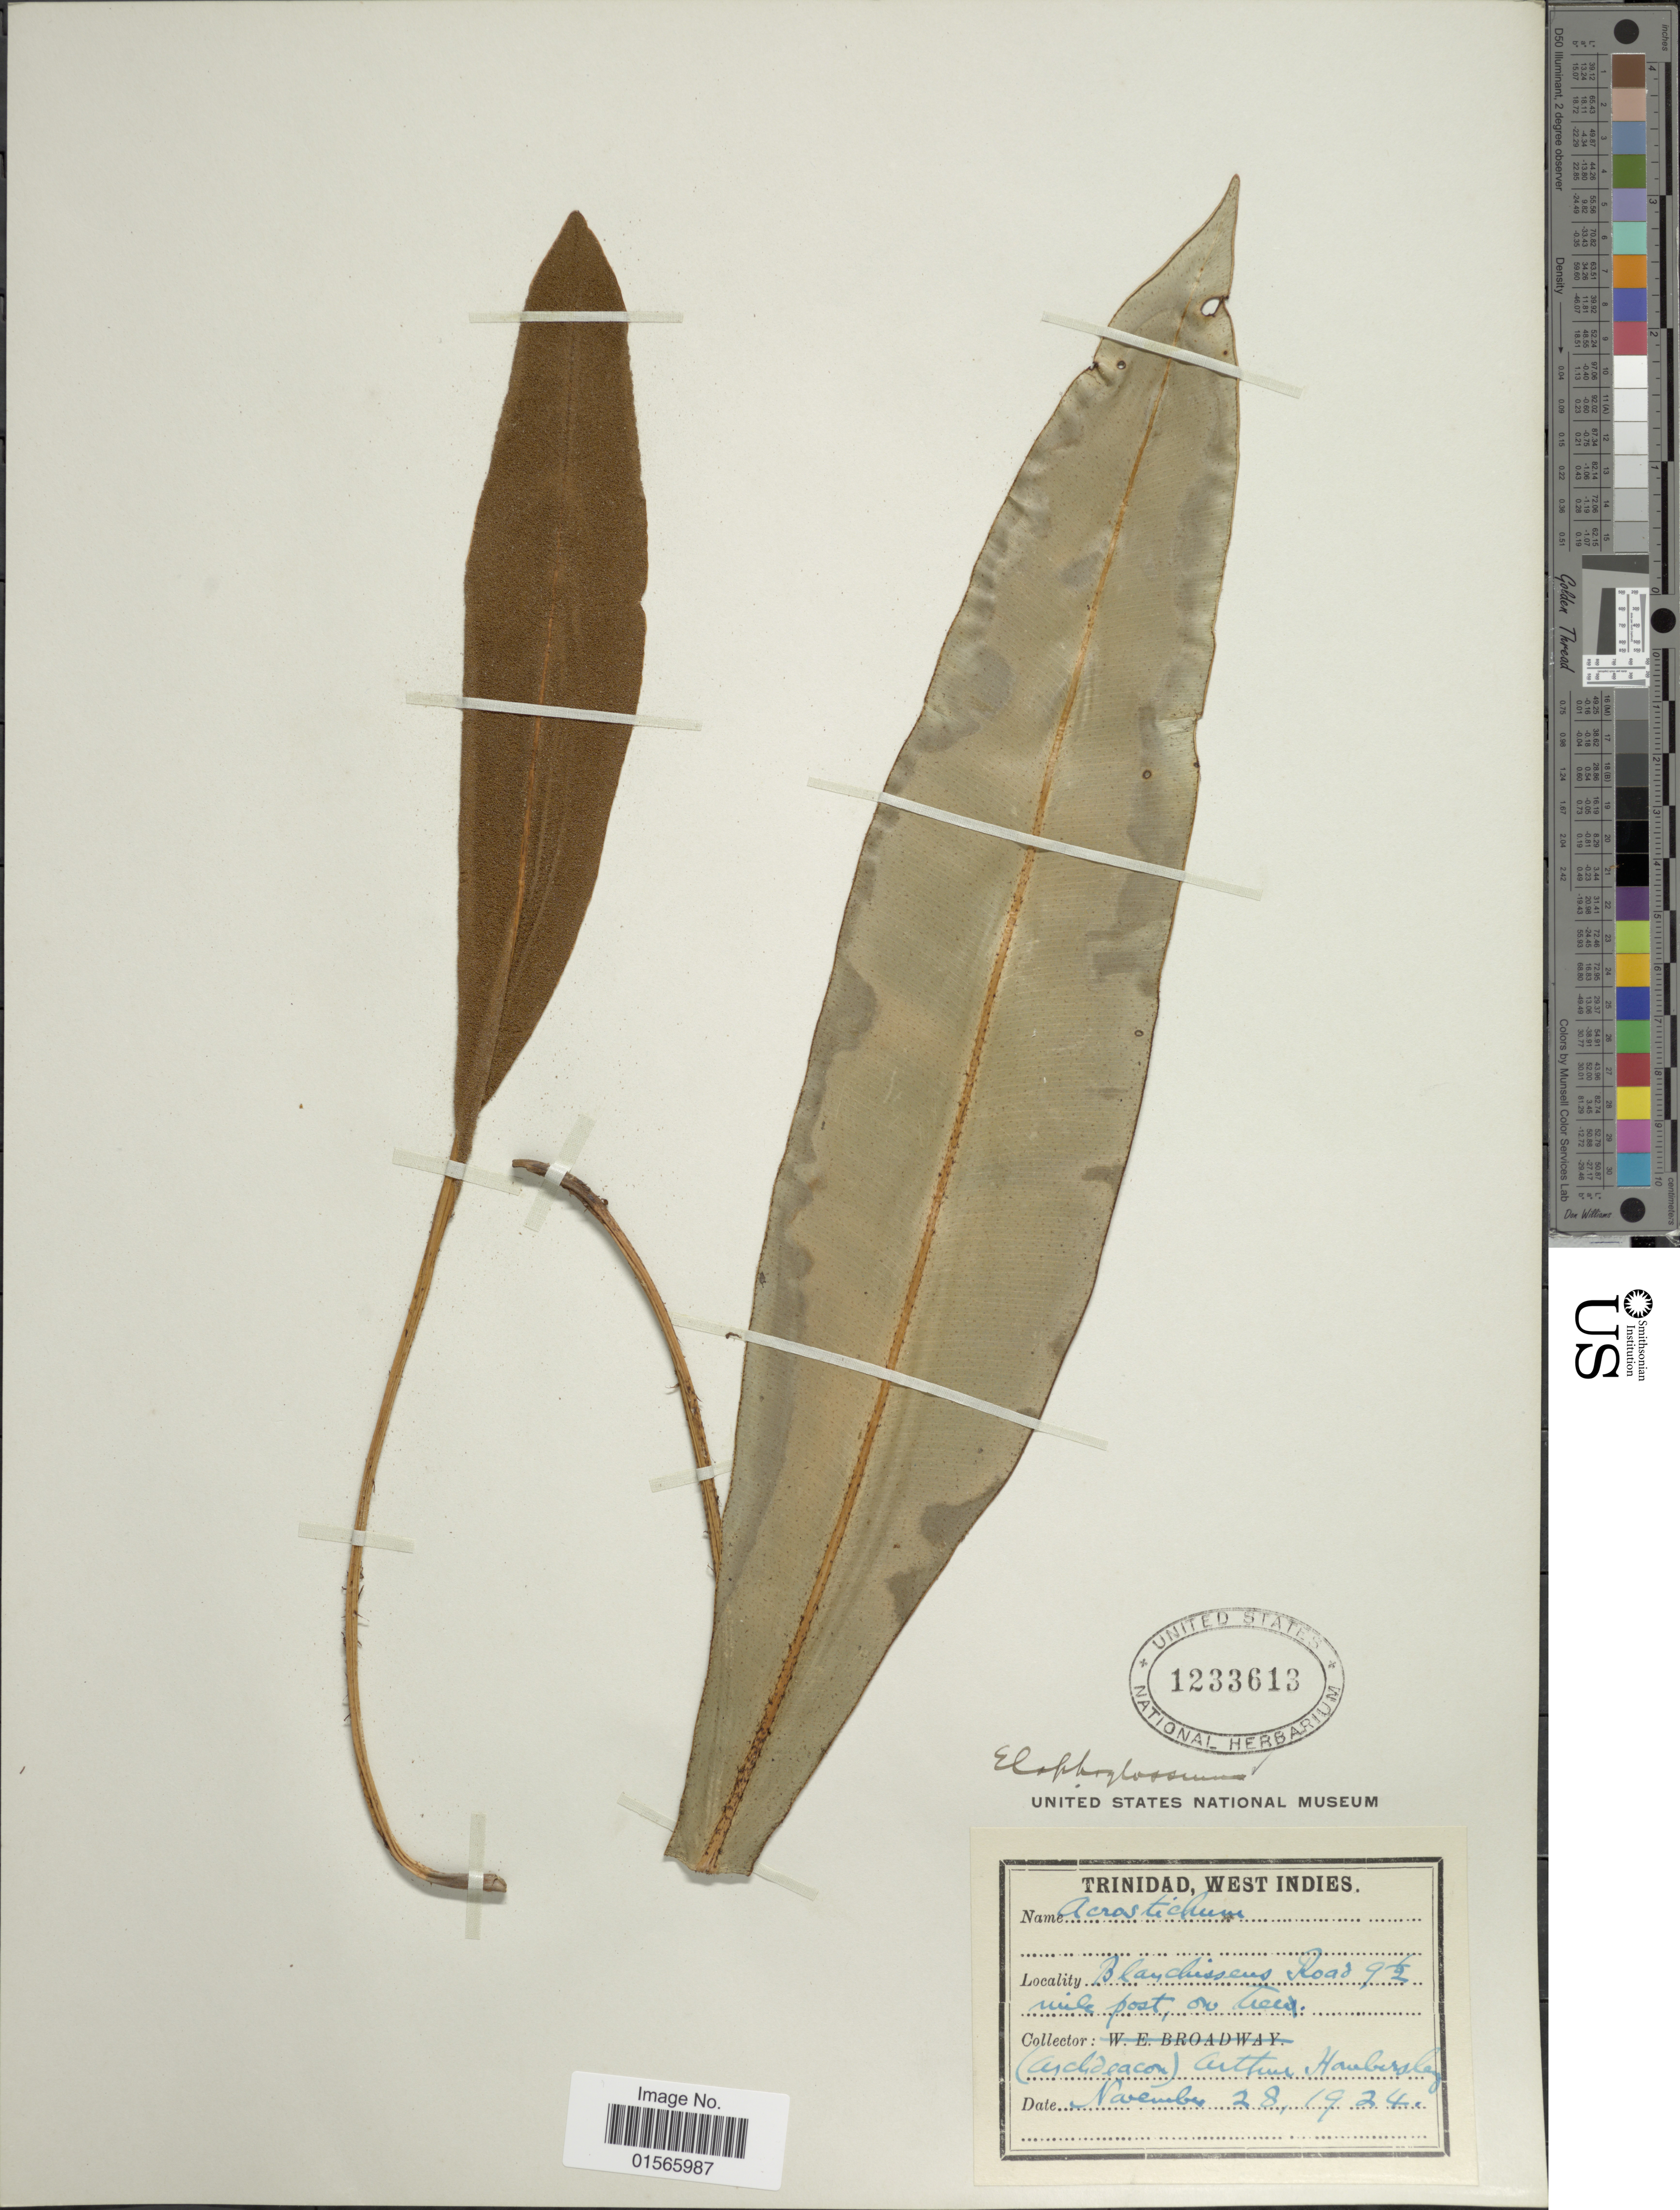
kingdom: Plantae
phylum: Tracheophyta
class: Polypodiopsida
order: Polypodiales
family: Dryopteridaceae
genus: Elaphoglossum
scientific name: Elaphoglossum luridum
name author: (Fée) Christ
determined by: Matos, F. B.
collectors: A. Hombersley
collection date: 1924-11-28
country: Trinidad and Tobago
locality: Trinidad, Blanchisseus Road 9½ mile post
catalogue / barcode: US 1233613